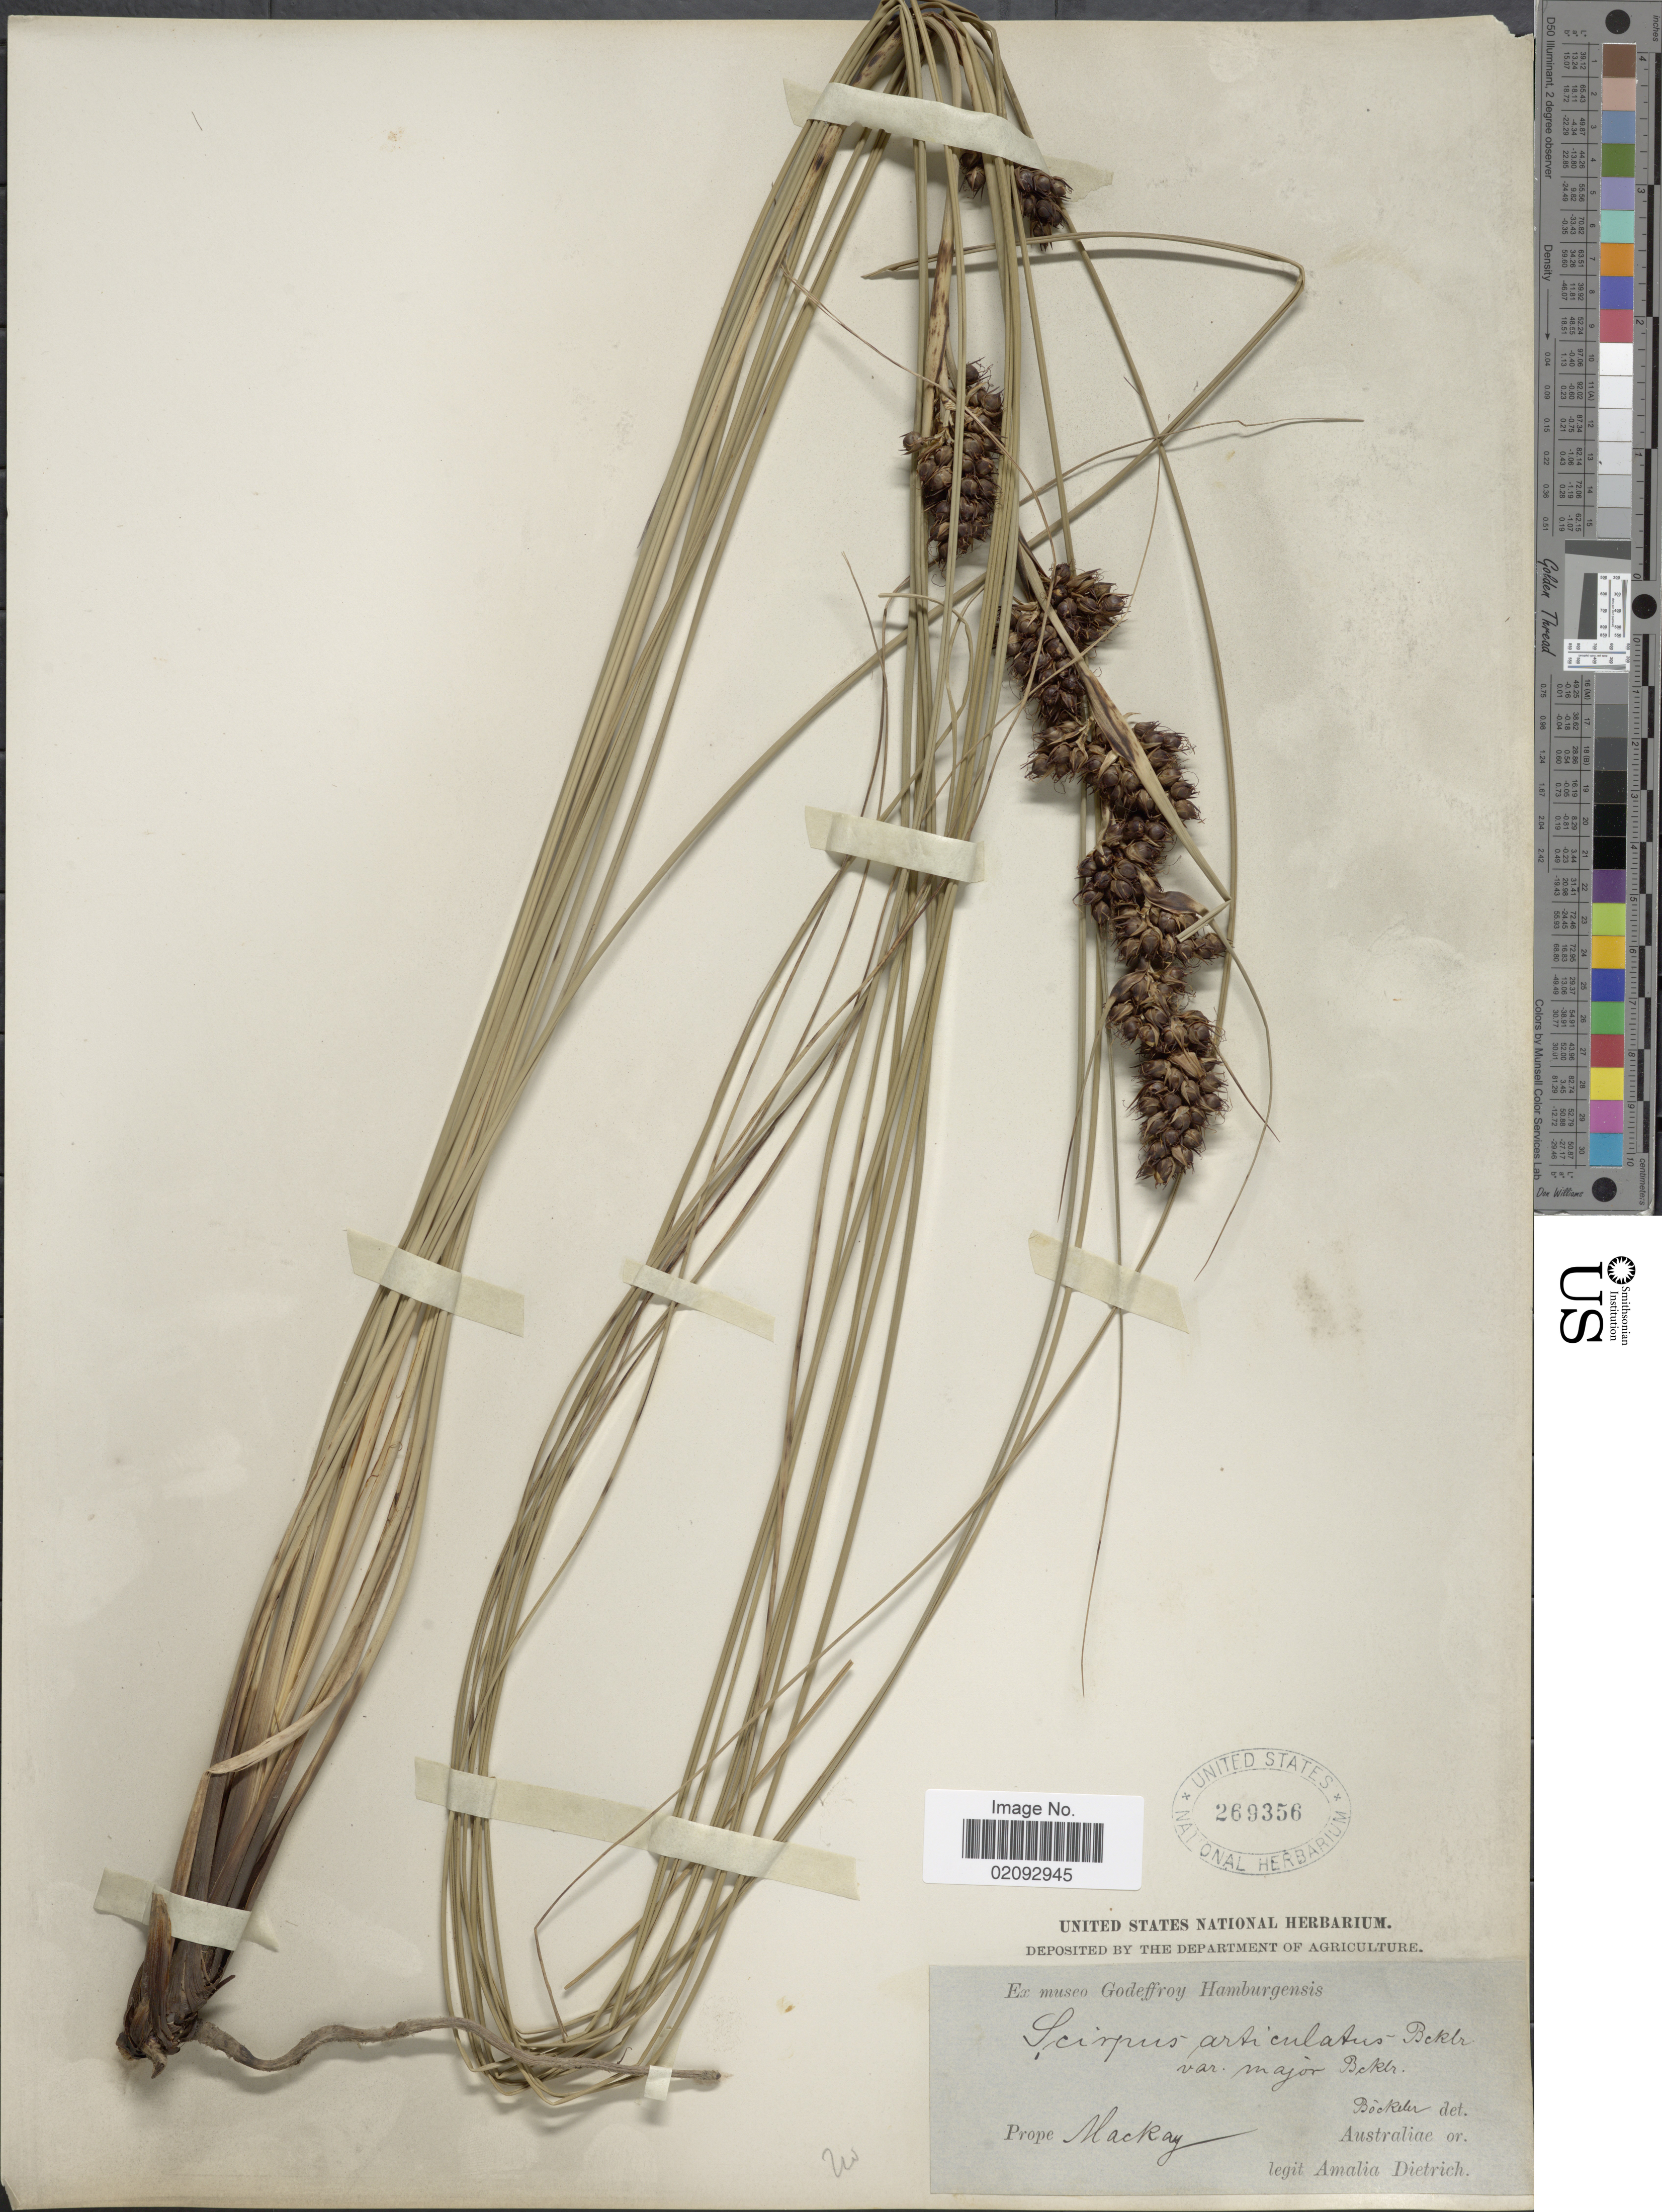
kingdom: Plantae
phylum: Tracheophyta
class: Liliopsida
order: Poales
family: Cyperaceae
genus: Ficinia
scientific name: Ficinia spiralis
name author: (A. Rich.) Muasya & de Lange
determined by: Strong, Mark T., (BOT), Smithsonian Institution - National Museum of Natural History (UNITED STATES)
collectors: A. Dietrich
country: Australia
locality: Prope Mackay, Australiae or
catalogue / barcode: US 269356